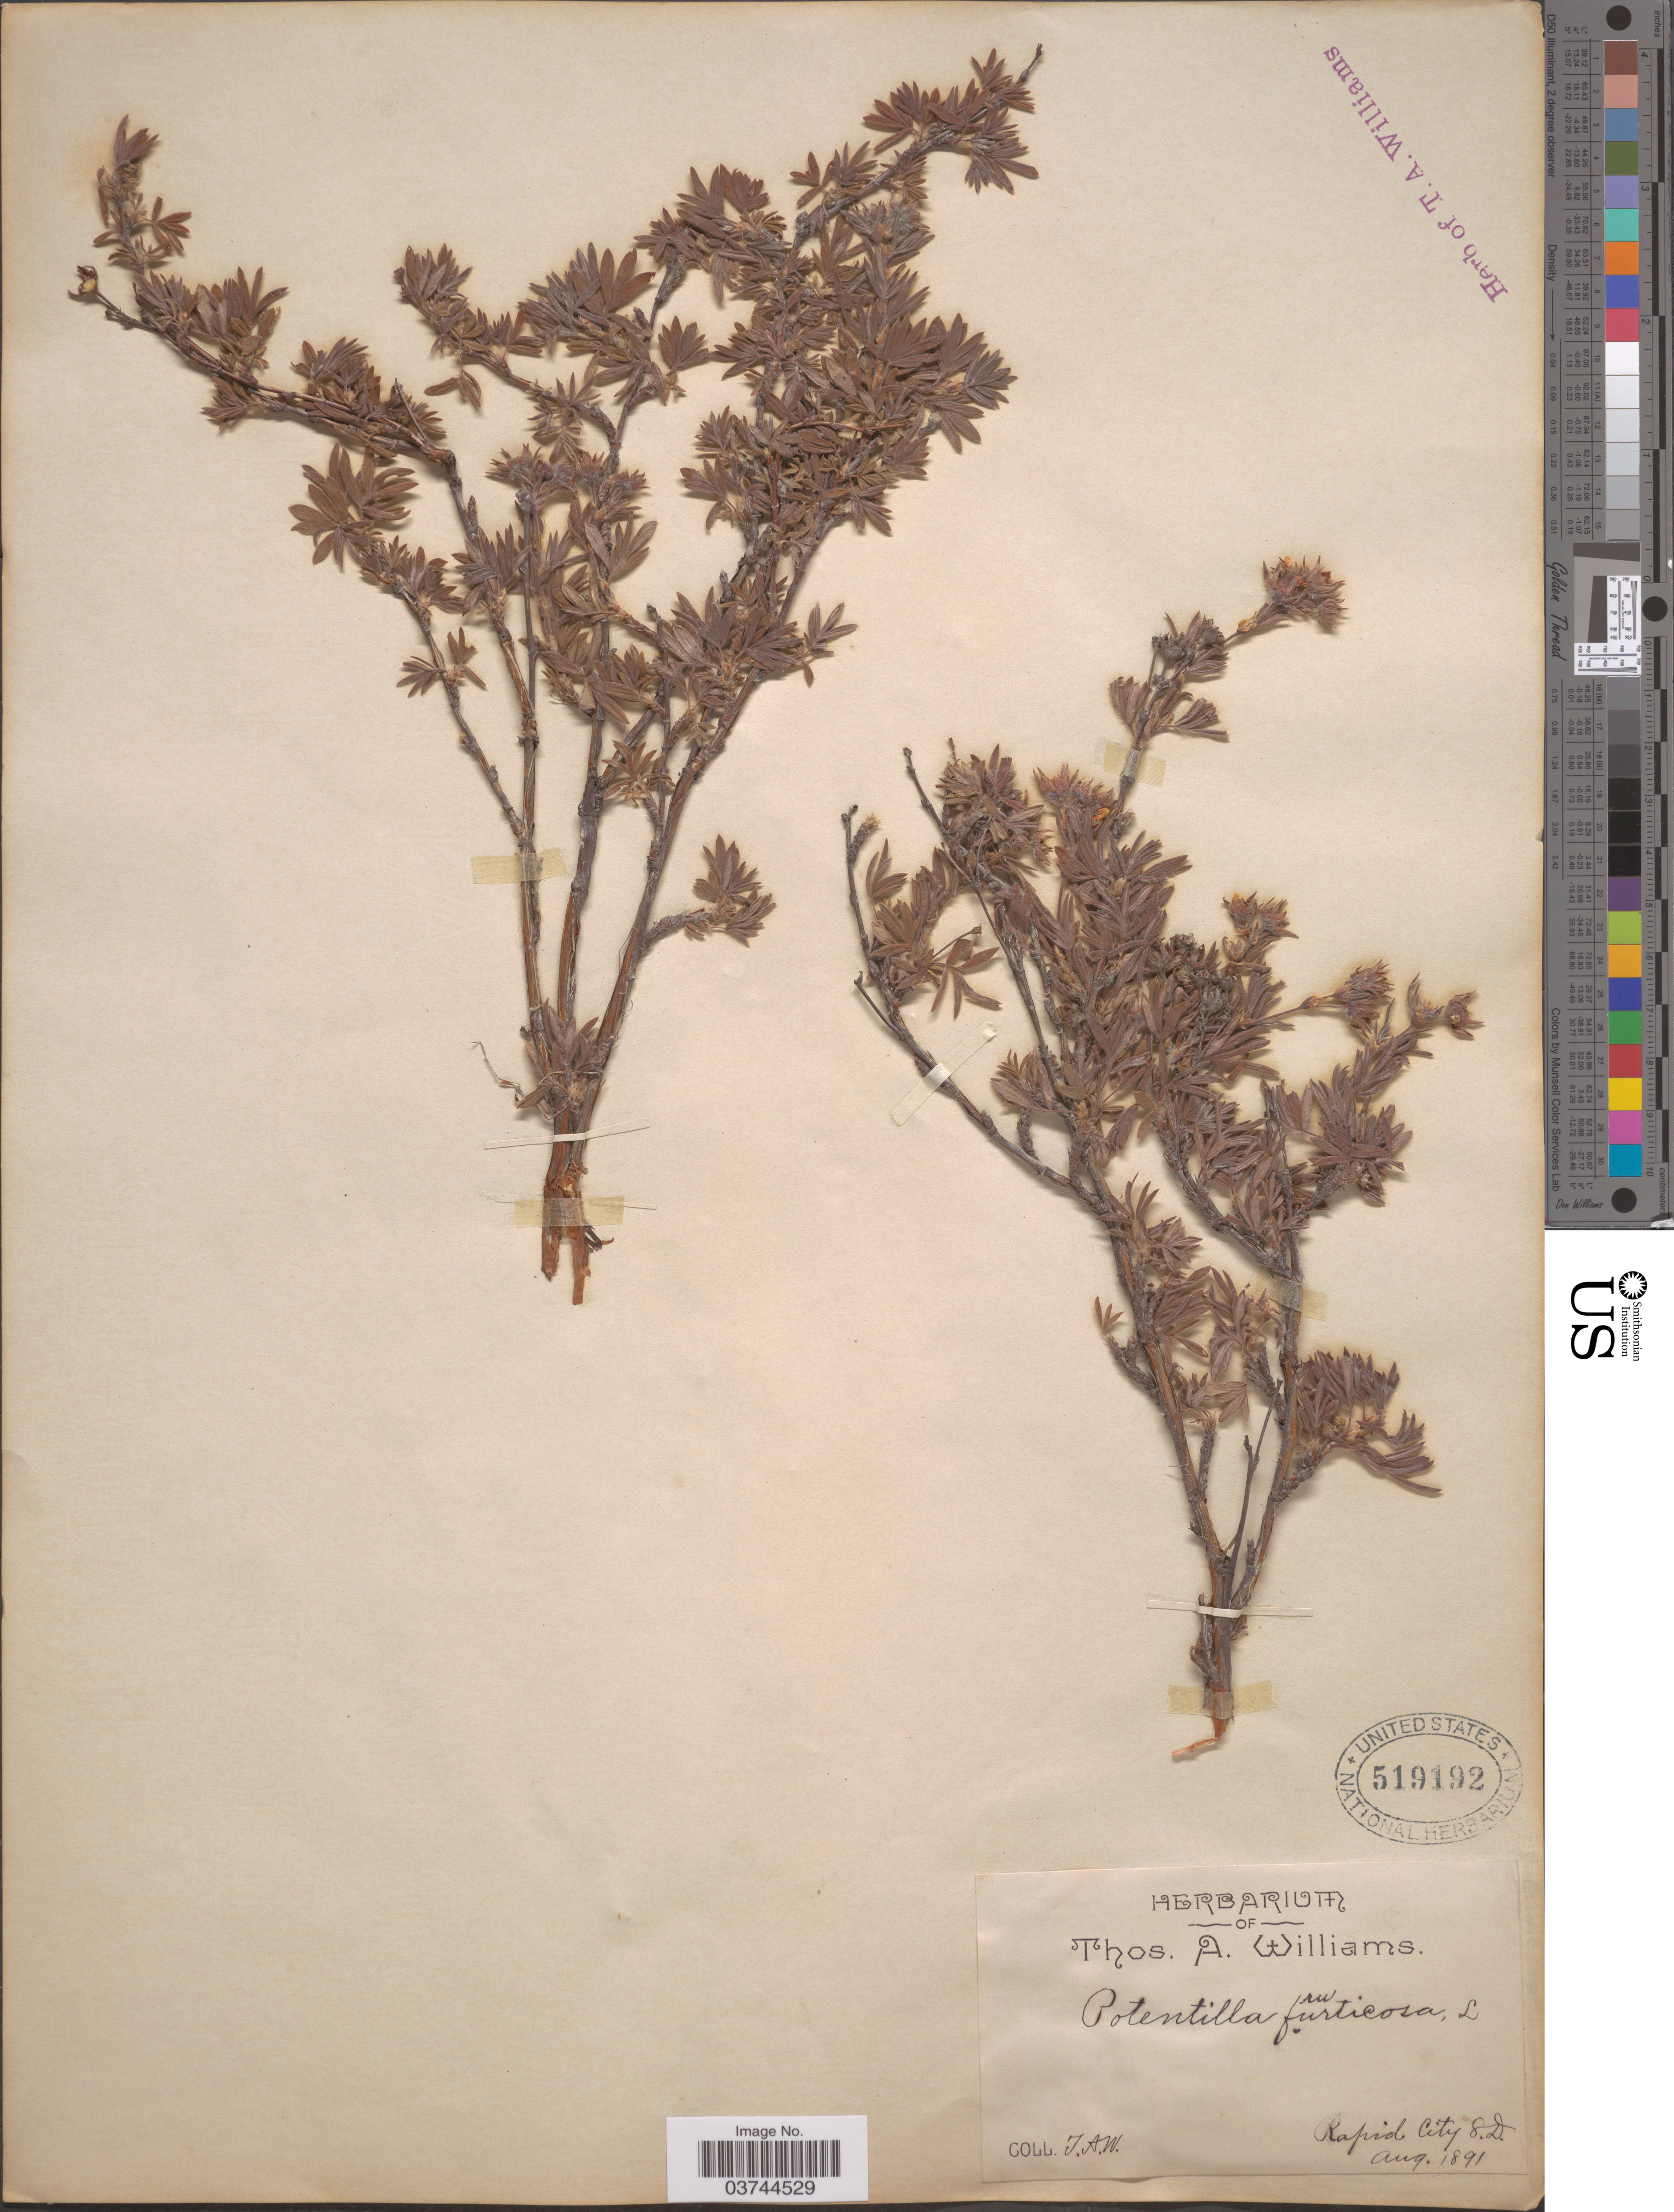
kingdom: Plantae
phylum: Tracheophyta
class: Magnoliopsida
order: Rosales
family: Rosaceae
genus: Dasiphora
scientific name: Dasiphora fruticosa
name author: (L.) Rydb.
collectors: T. A. Williams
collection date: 1891-08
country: United States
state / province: South Dakota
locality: Rapid City.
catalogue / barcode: US 519192